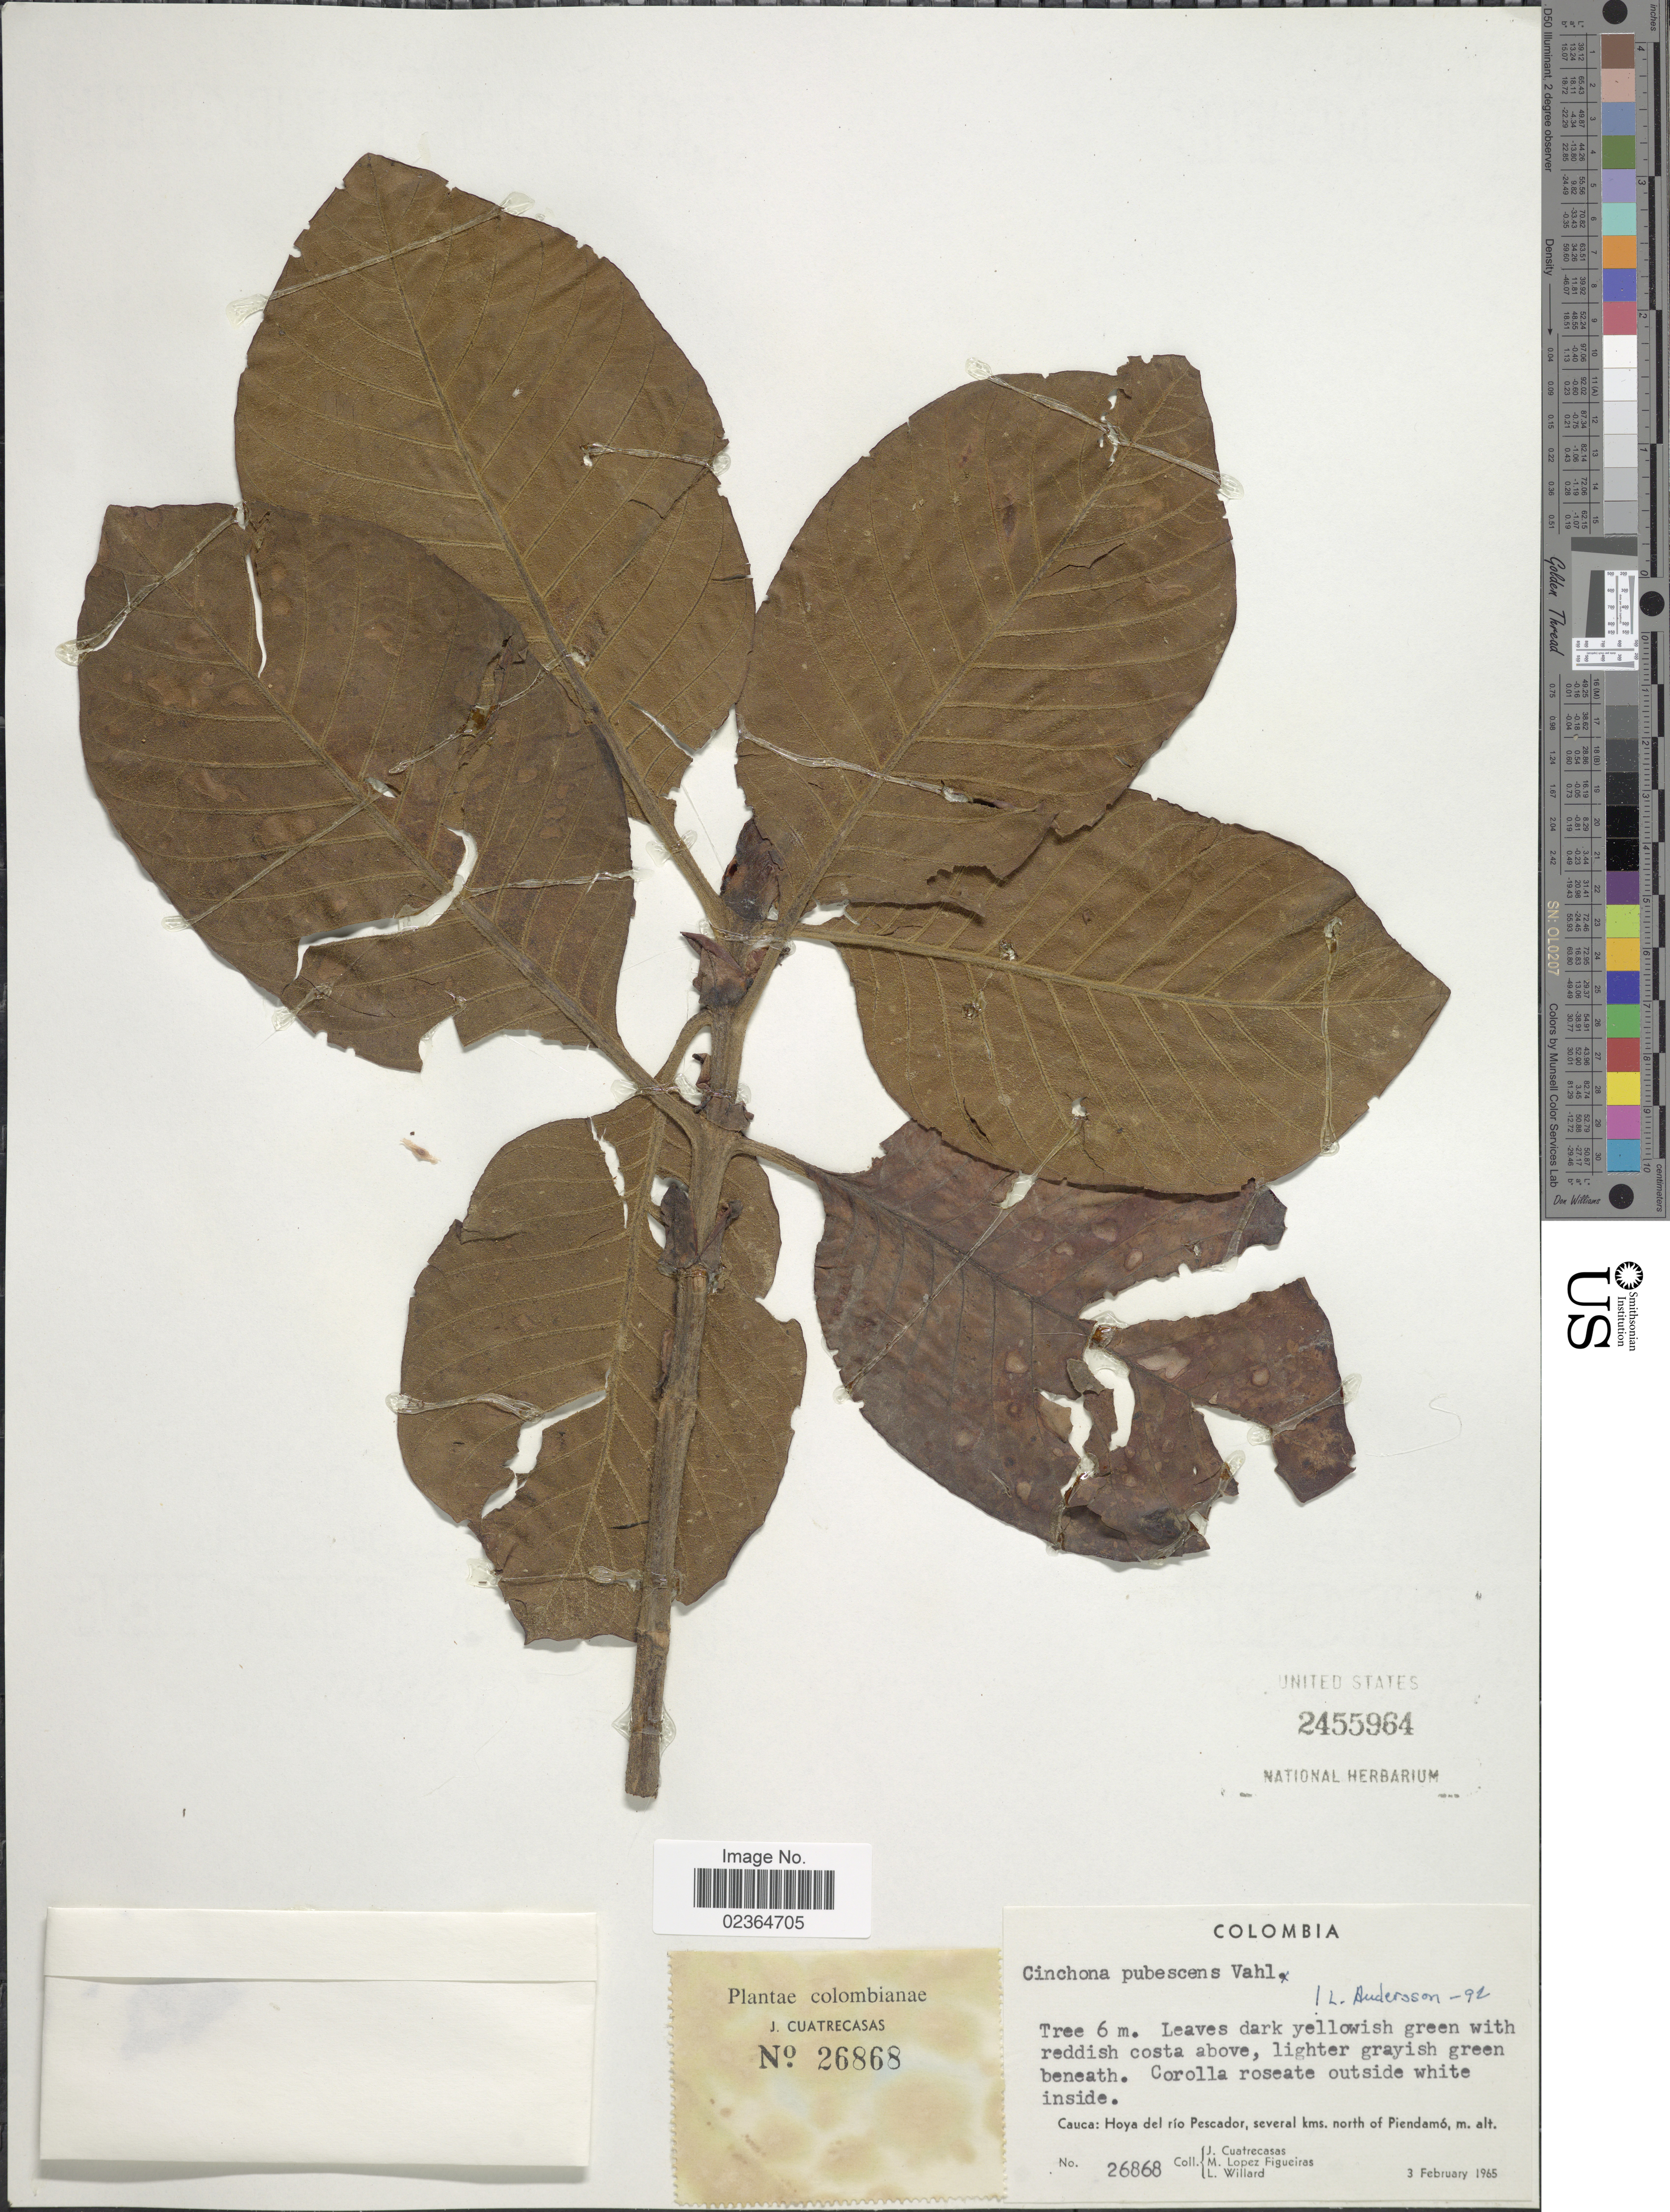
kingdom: Plantae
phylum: Tracheophyta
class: Magnoliopsida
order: Gentianales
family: Rubiaceae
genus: Cinchona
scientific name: Cinchona pubescens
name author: Vahl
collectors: J. Cuatrecasas, M. López Figueiras & L. Willard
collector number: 26868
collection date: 1965-02-03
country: Colombia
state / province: Cauca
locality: Hoya del río Pescador, several kms. north of Piendamó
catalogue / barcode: US 2455964